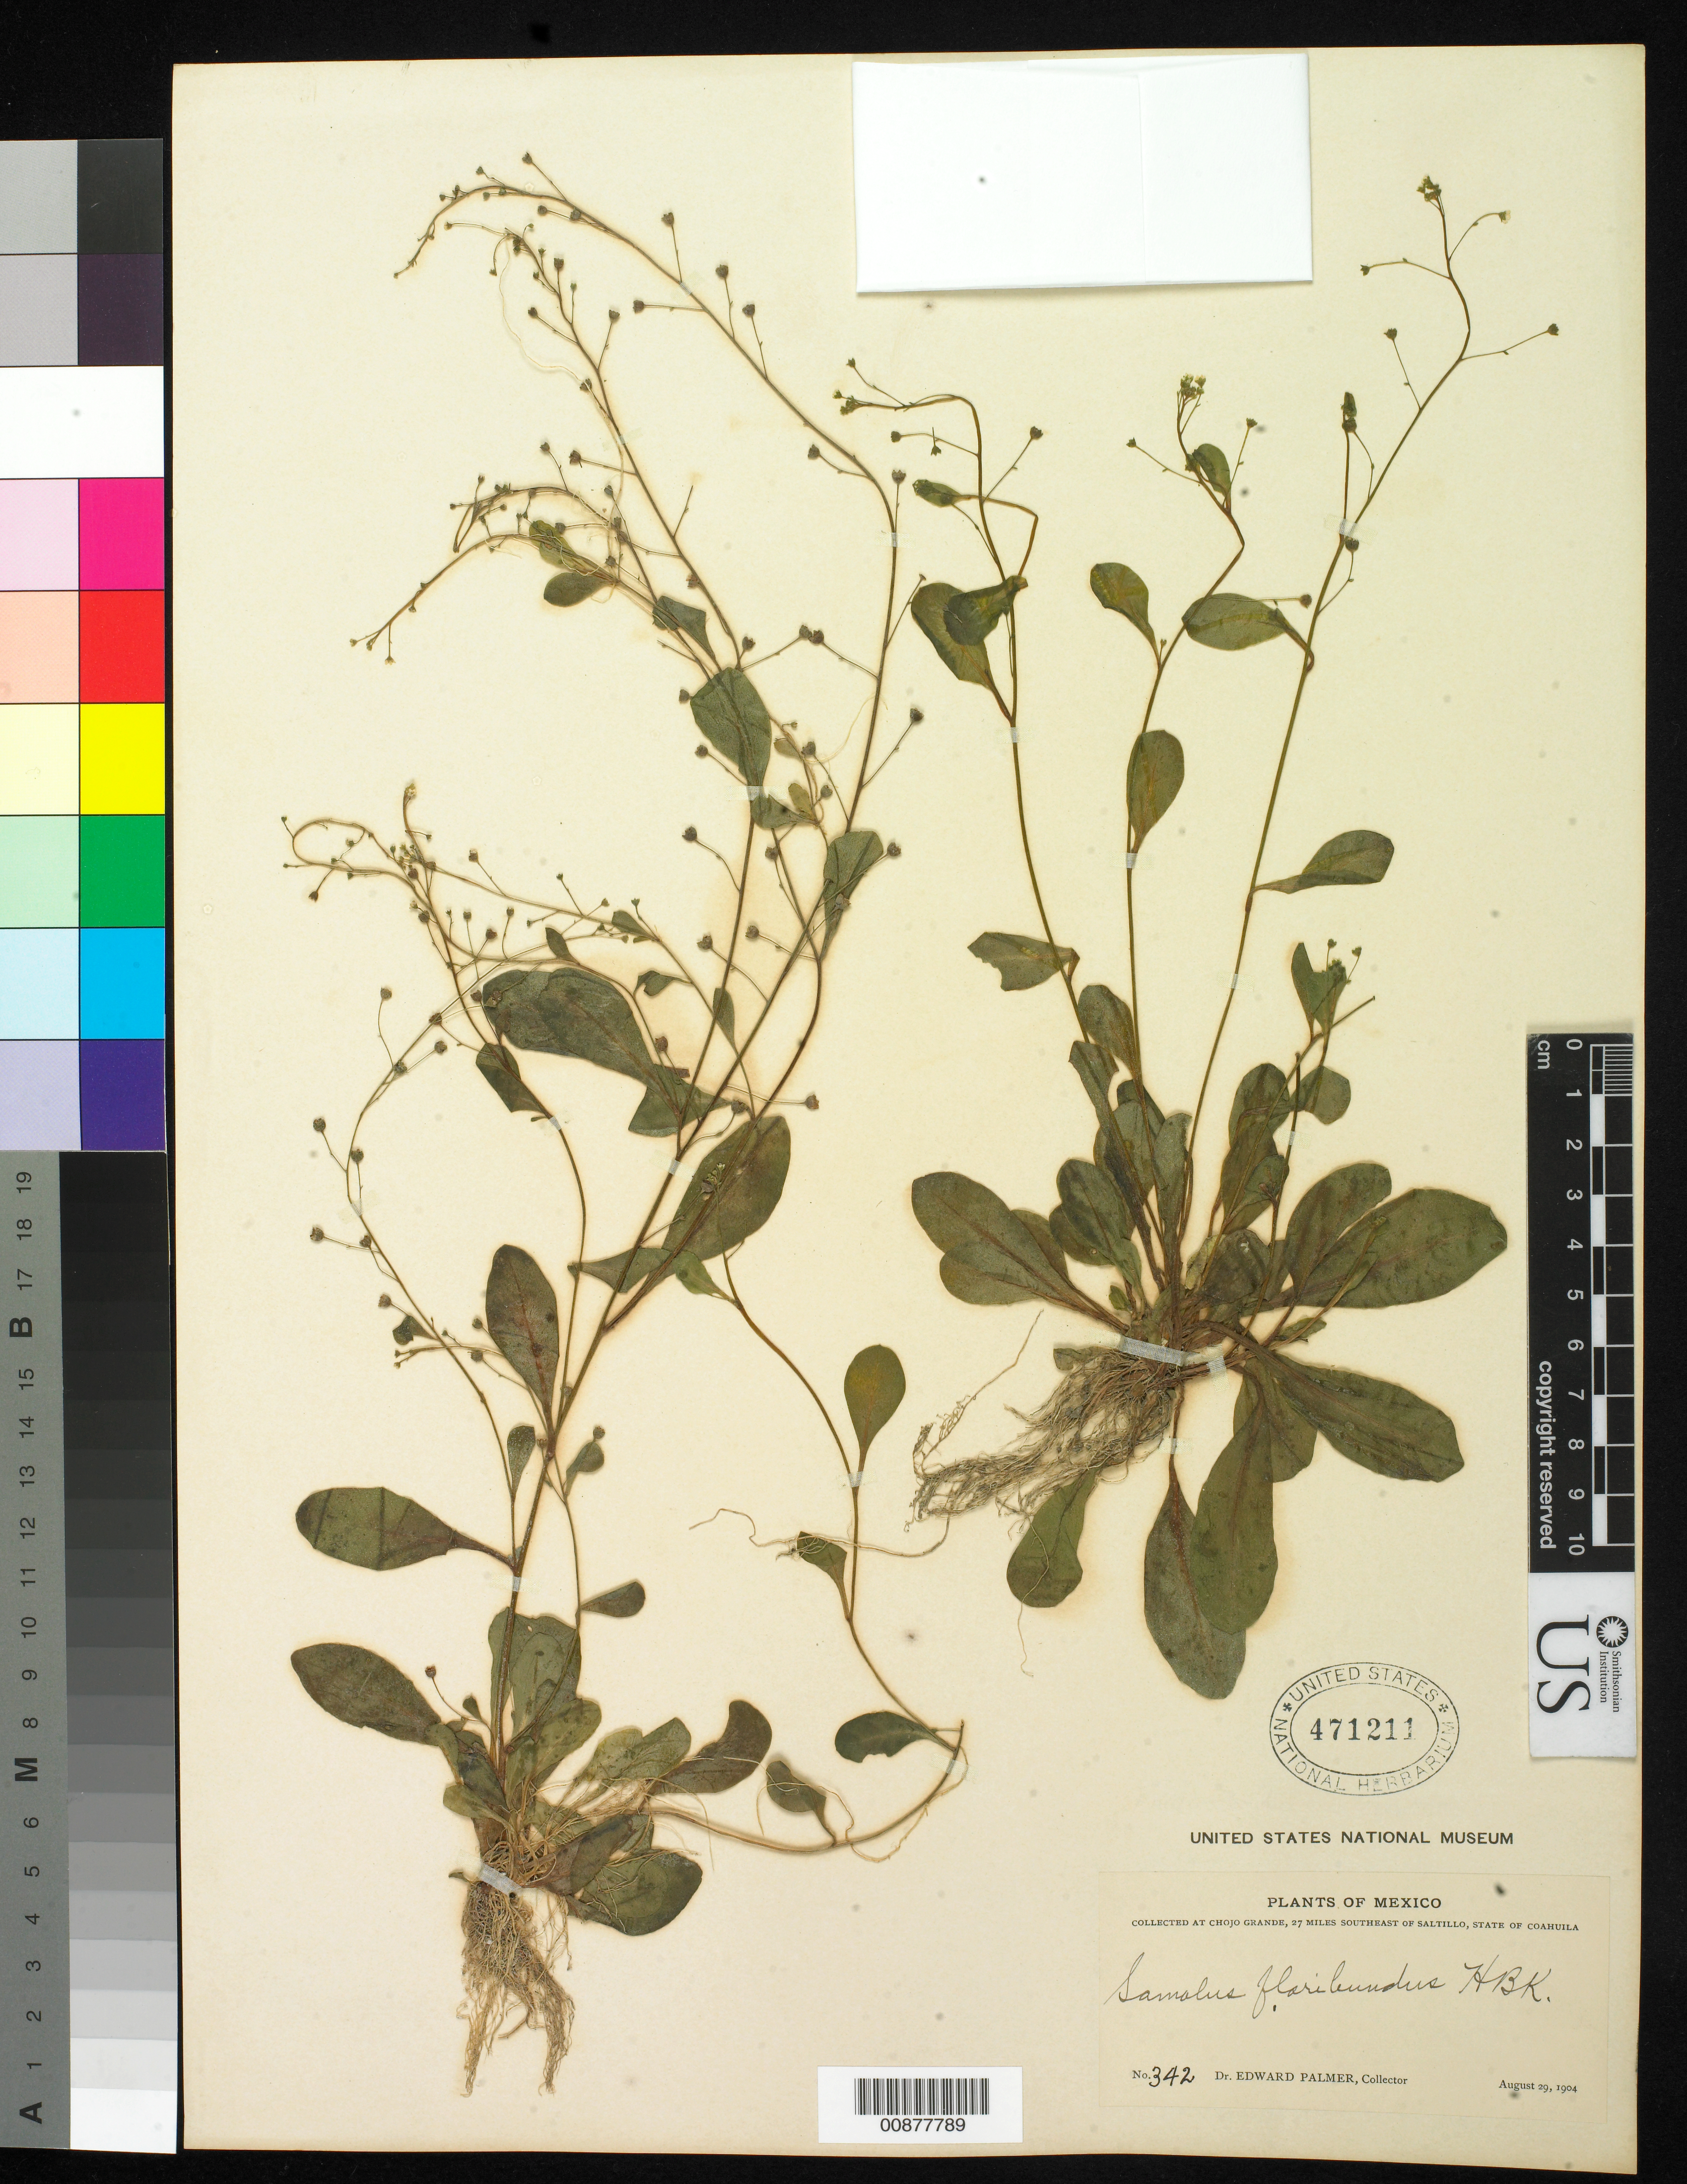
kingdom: Plantae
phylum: Tracheophyta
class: Magnoliopsida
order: Ericales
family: Primulaceae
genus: Samolus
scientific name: Samolus floribundus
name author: Kunth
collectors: E. Palmer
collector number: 342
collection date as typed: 29 Aug 1904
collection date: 1904-08-29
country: Mexico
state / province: Coahuila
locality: Chojo Grande, 27 miles southeast of Saltillo, Coahuila.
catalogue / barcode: US 471211